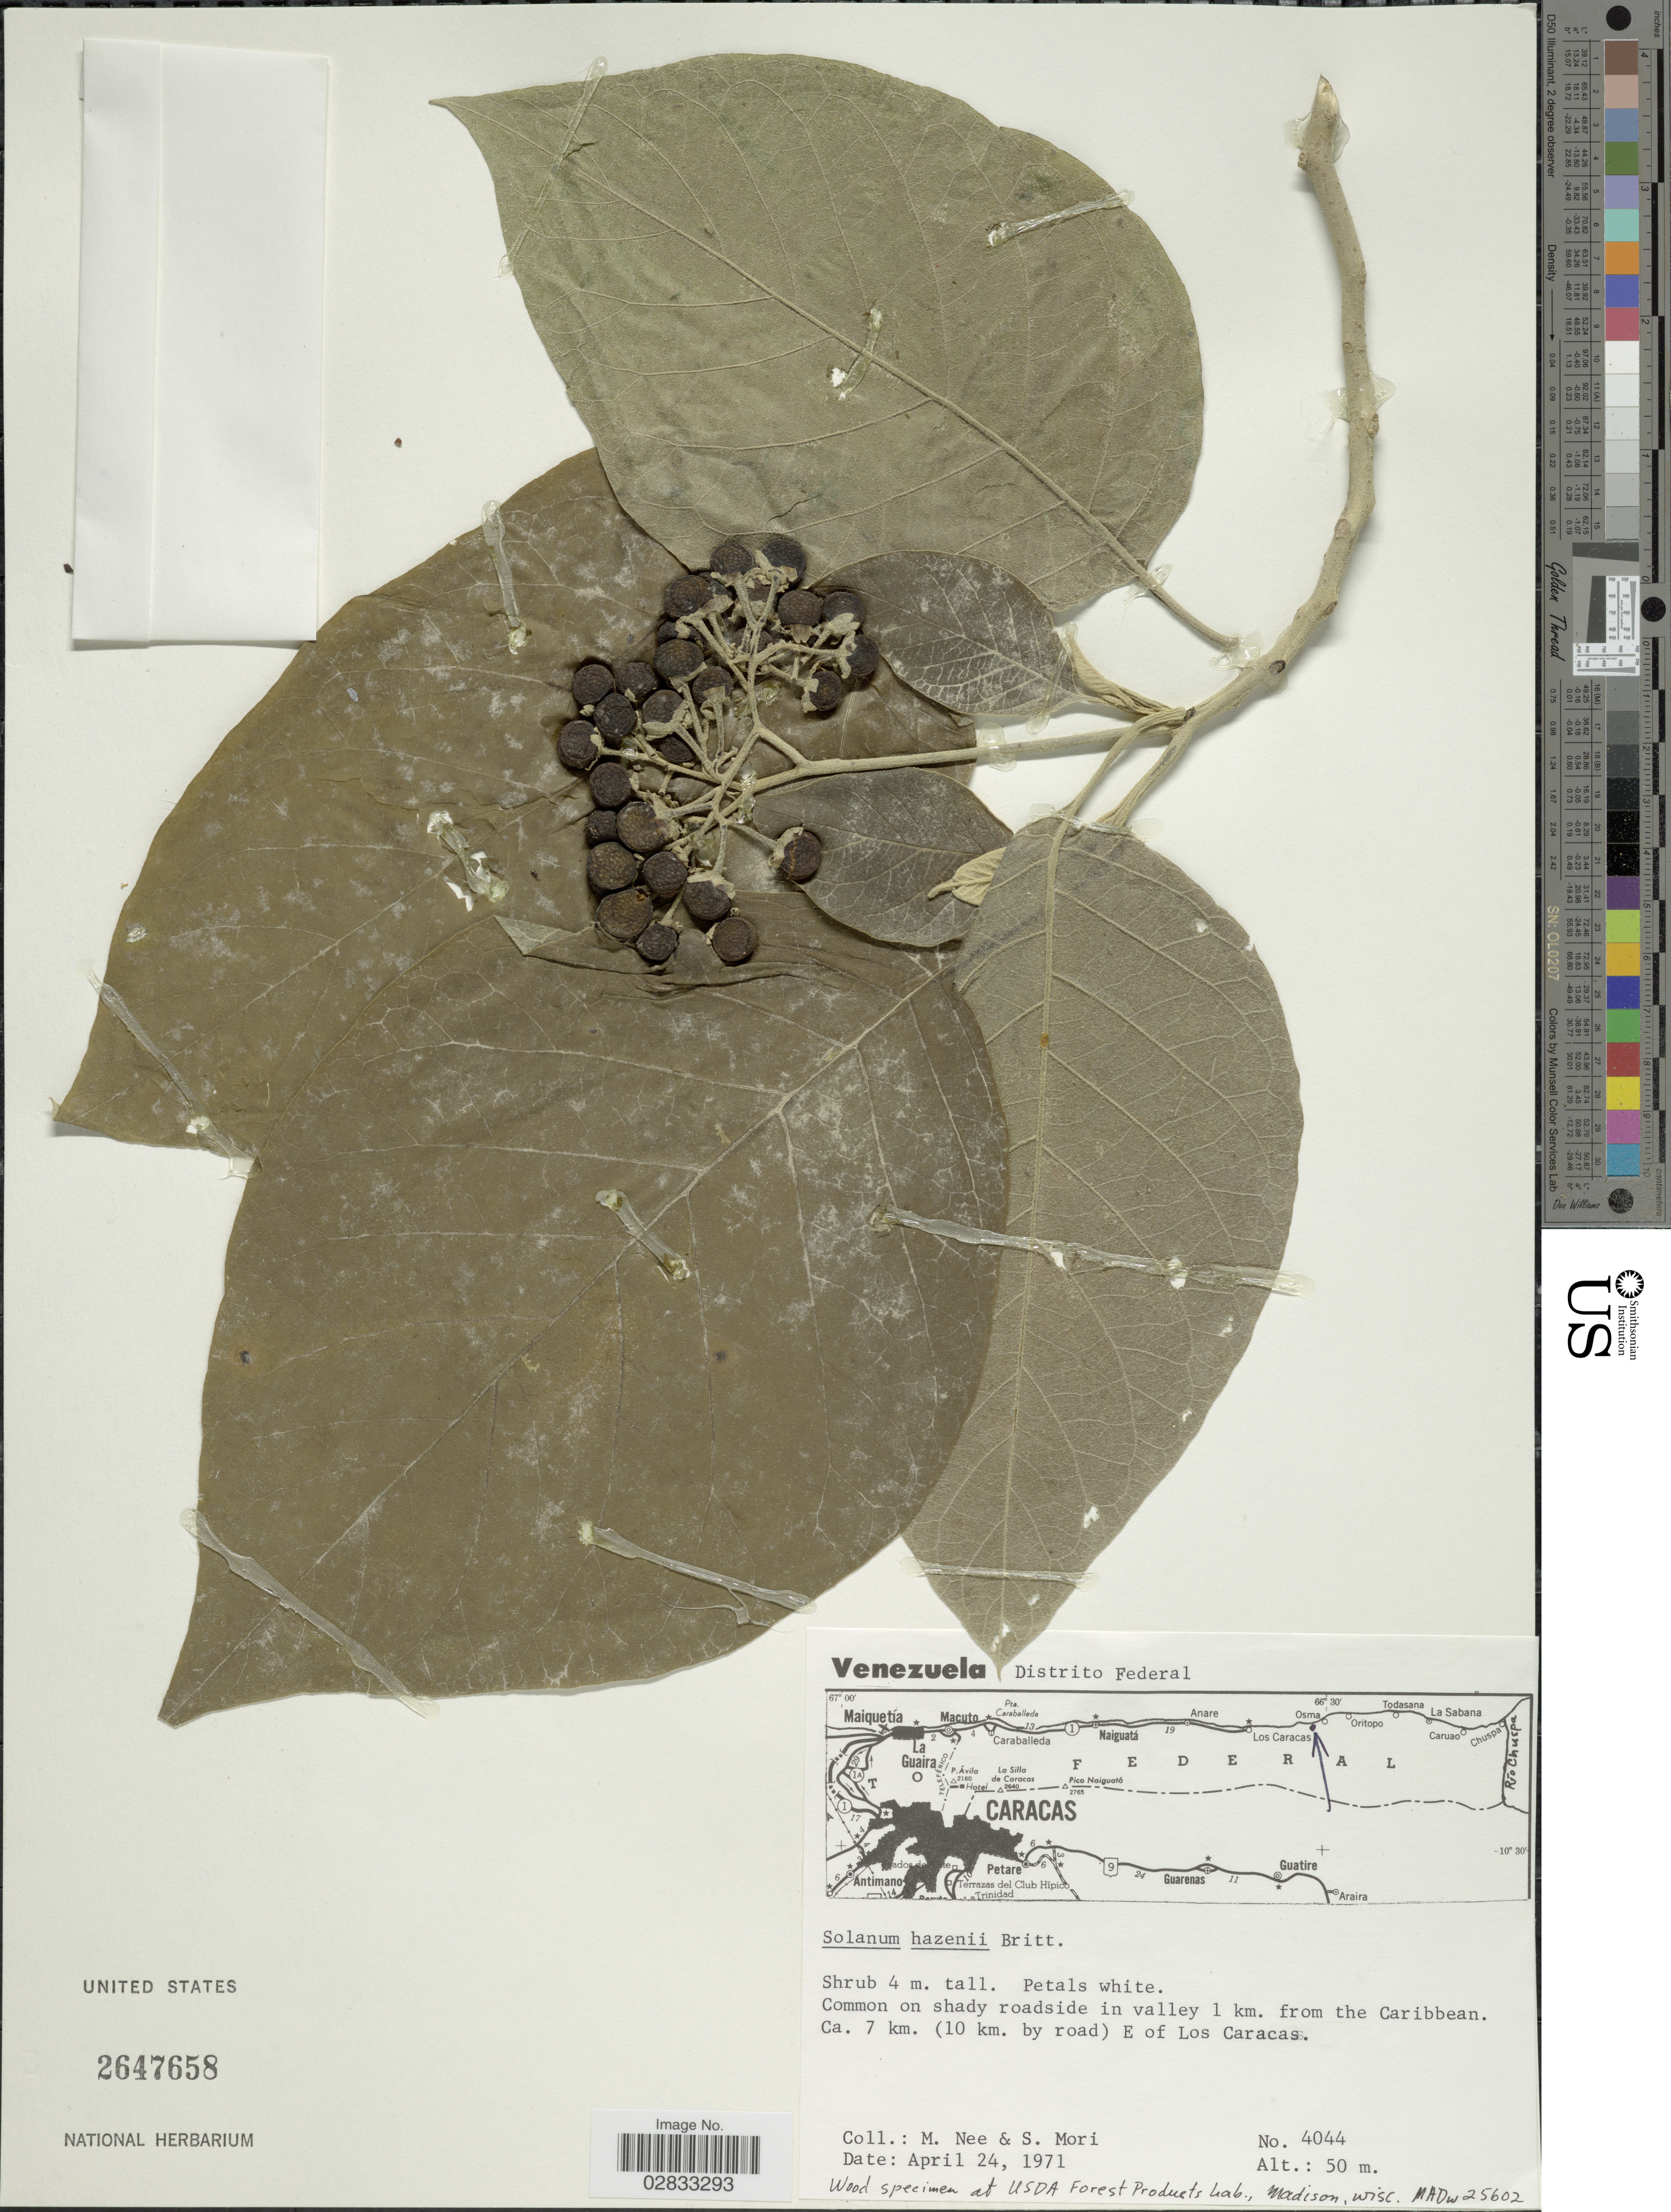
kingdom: Plantae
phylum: Tracheophyta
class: Magnoliopsida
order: Solanales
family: Solanaceae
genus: Solanum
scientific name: Solanum hazenii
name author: Britton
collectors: M. Nee & S. Mori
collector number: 4044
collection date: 1971-04-24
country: Venezuela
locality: Common on shady roadside in valley 1 km. from the Caribbean. Ca. 7 km. (10 km. by road) E of Los Caracas.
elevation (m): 50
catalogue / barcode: US 2647658